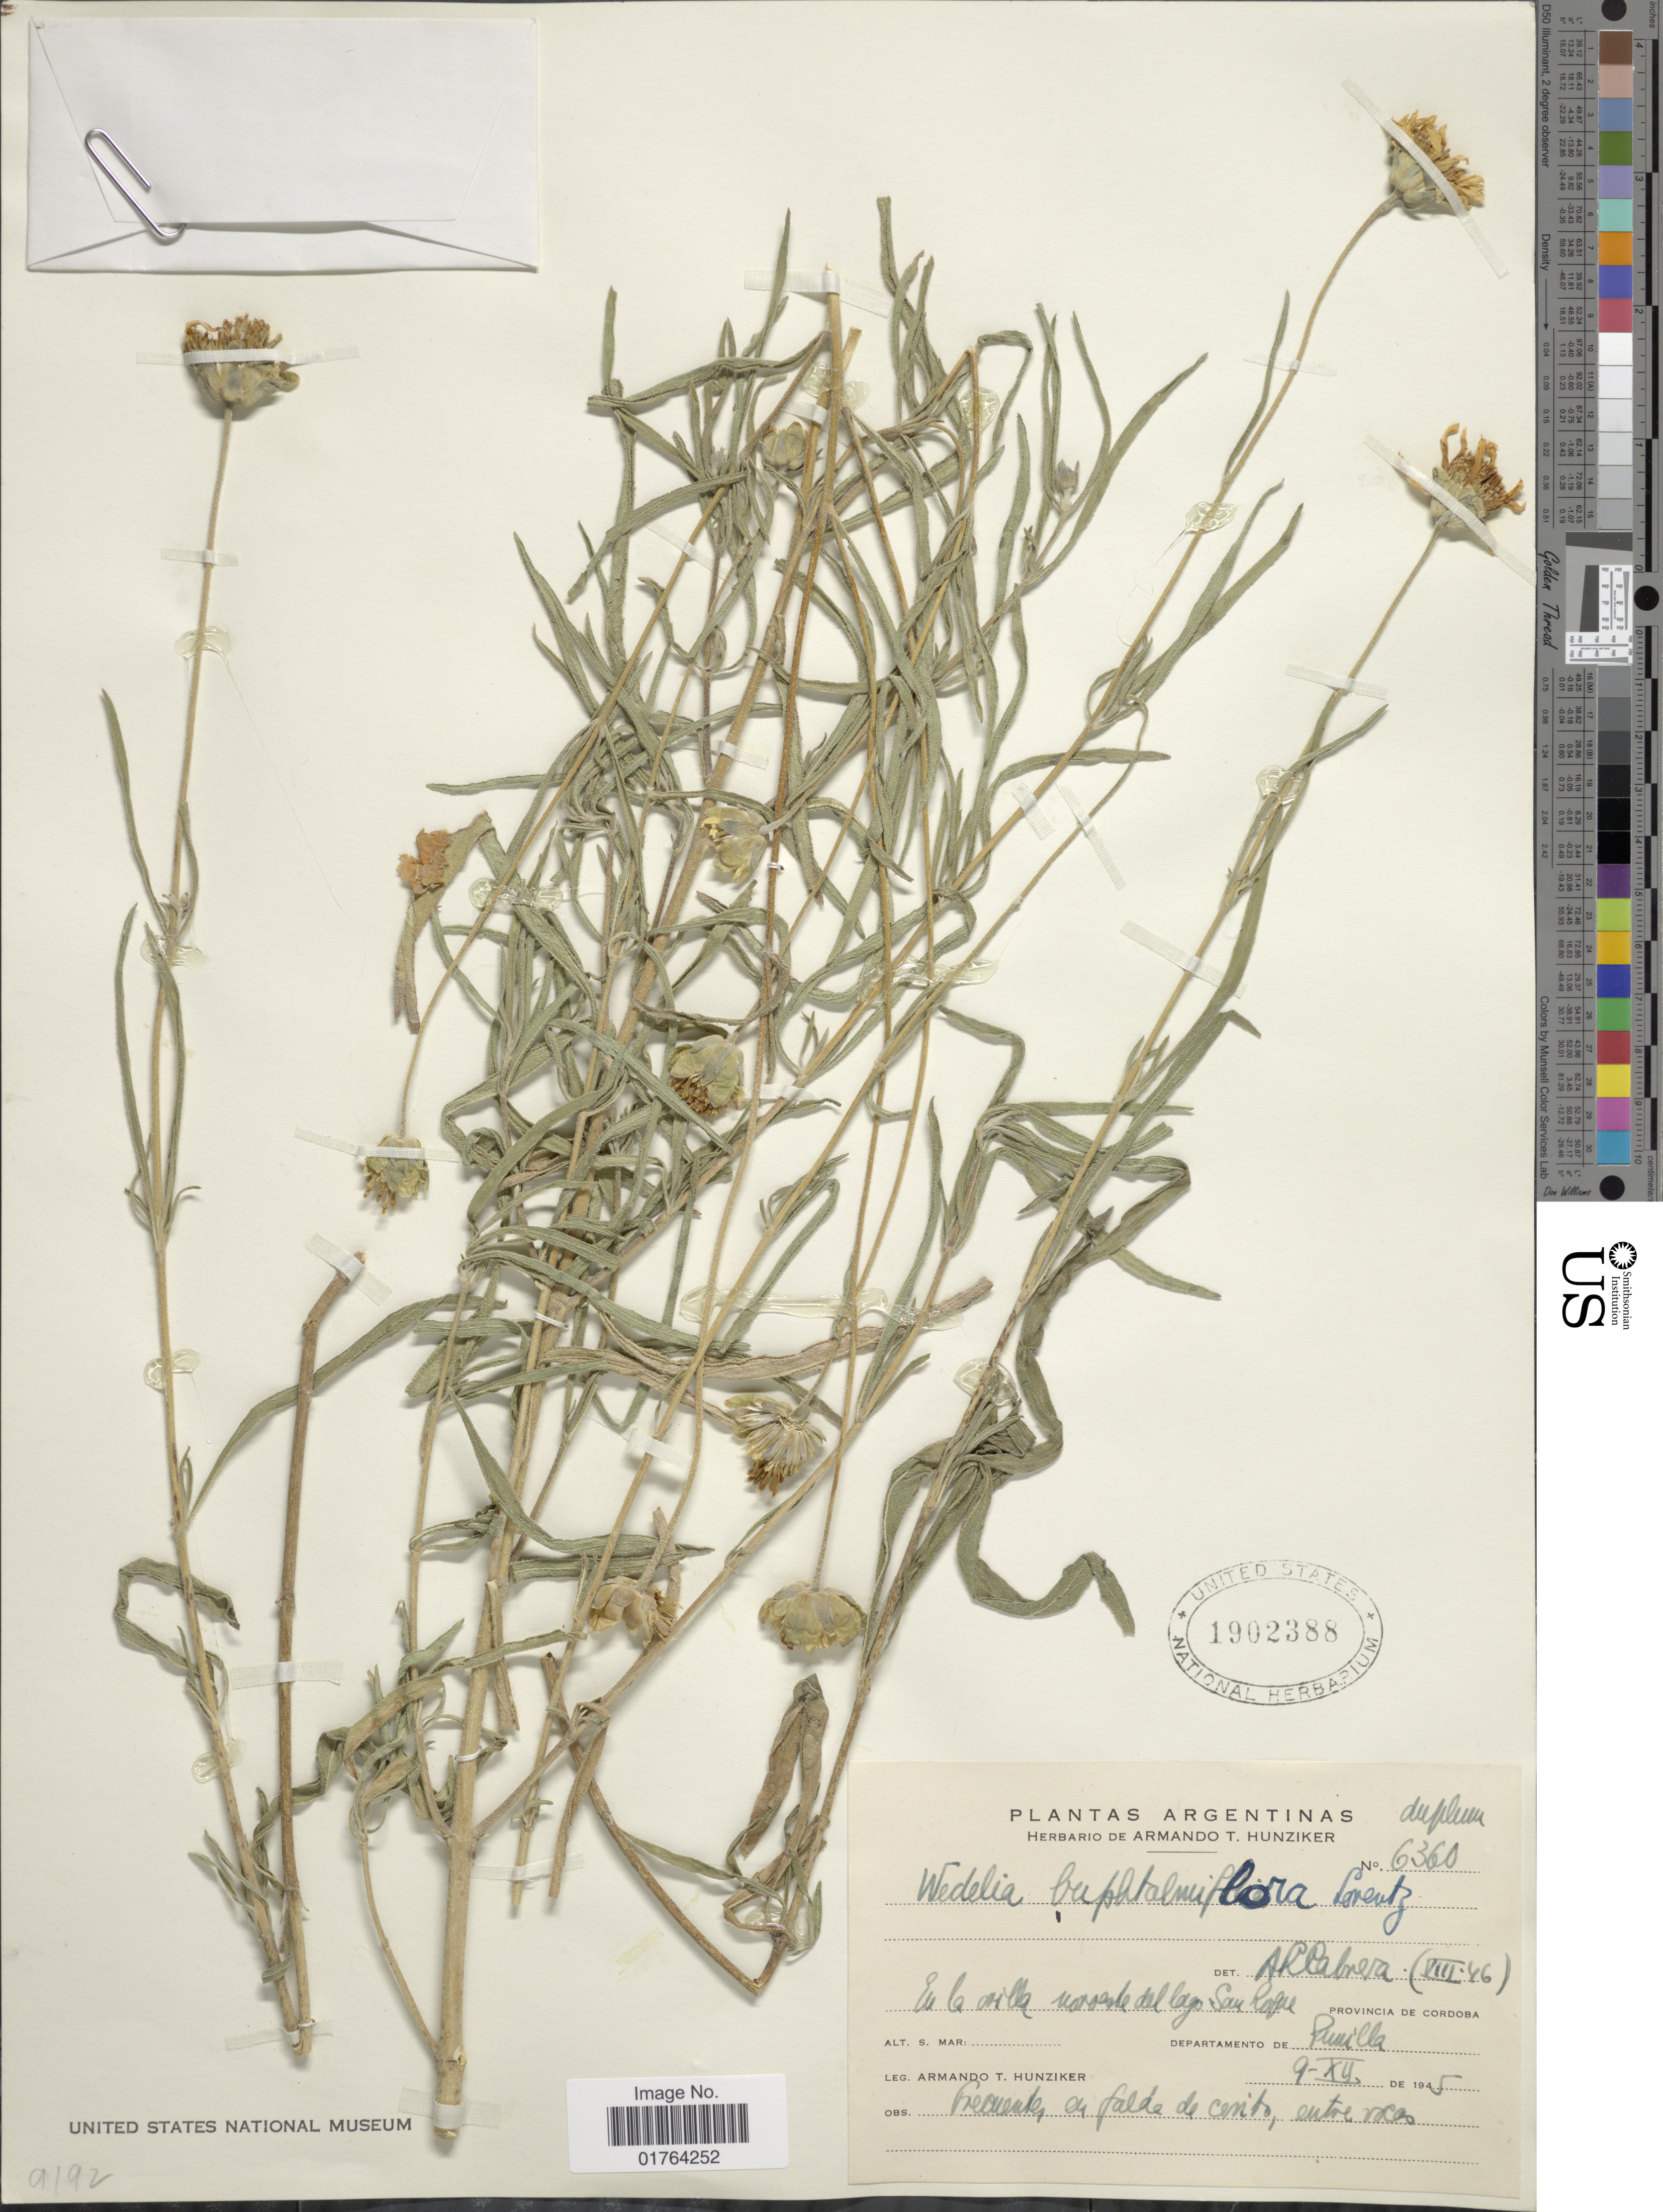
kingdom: Plantae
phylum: Tracheophyta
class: Magnoliopsida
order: Asterales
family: Asteraceae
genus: Wedelia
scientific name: Wedelia buphtalmiflora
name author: Lorentz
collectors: A. T. Hunziker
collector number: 6360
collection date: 1945-12-09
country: Argentina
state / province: Cordoba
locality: En la Villa woods del lago San Lopes, Provincia de Cordoba, Departamento de Punilla.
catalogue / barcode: US 1902388